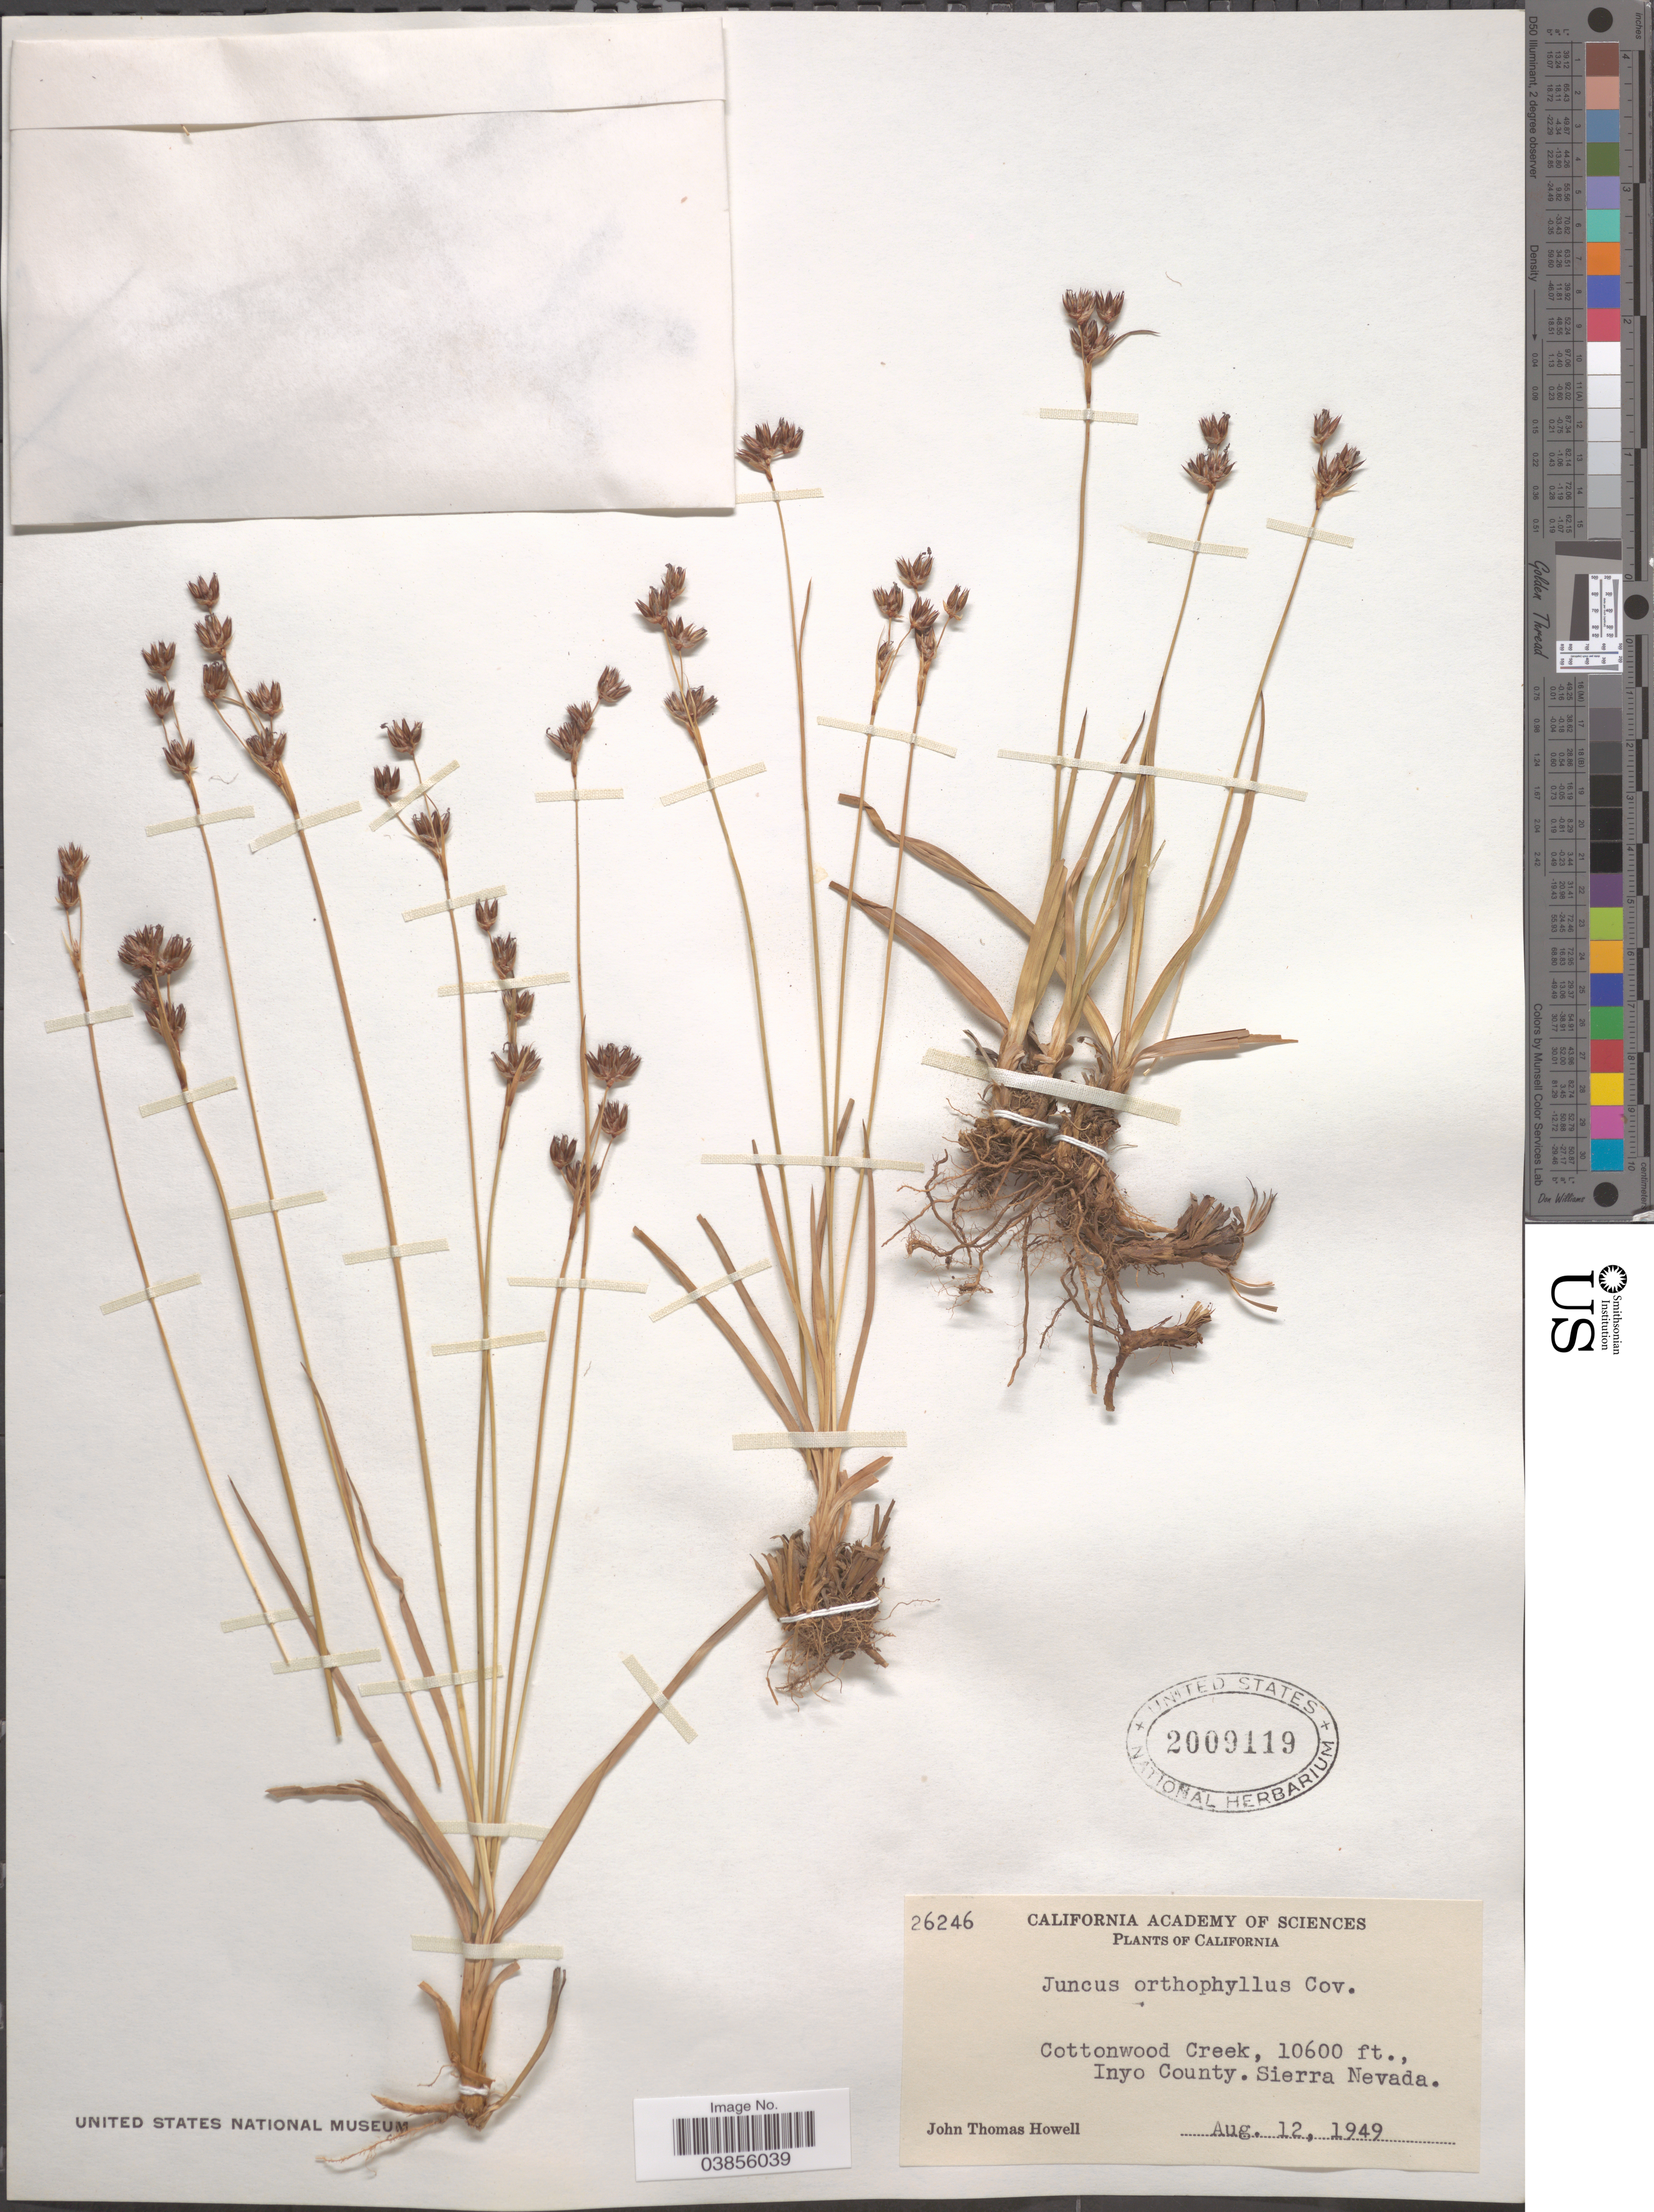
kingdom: Plantae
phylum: Tracheophyta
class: Liliopsida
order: Poales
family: Juncaceae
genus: Juncus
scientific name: Juncus orthophyllus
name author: Coville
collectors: J. T. Howell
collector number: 26246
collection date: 1949-08-12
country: United States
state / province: California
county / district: Inyo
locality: Cottonwood Creek, Inyo County. Sierra Nevada.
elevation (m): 3231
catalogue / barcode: US 2009119